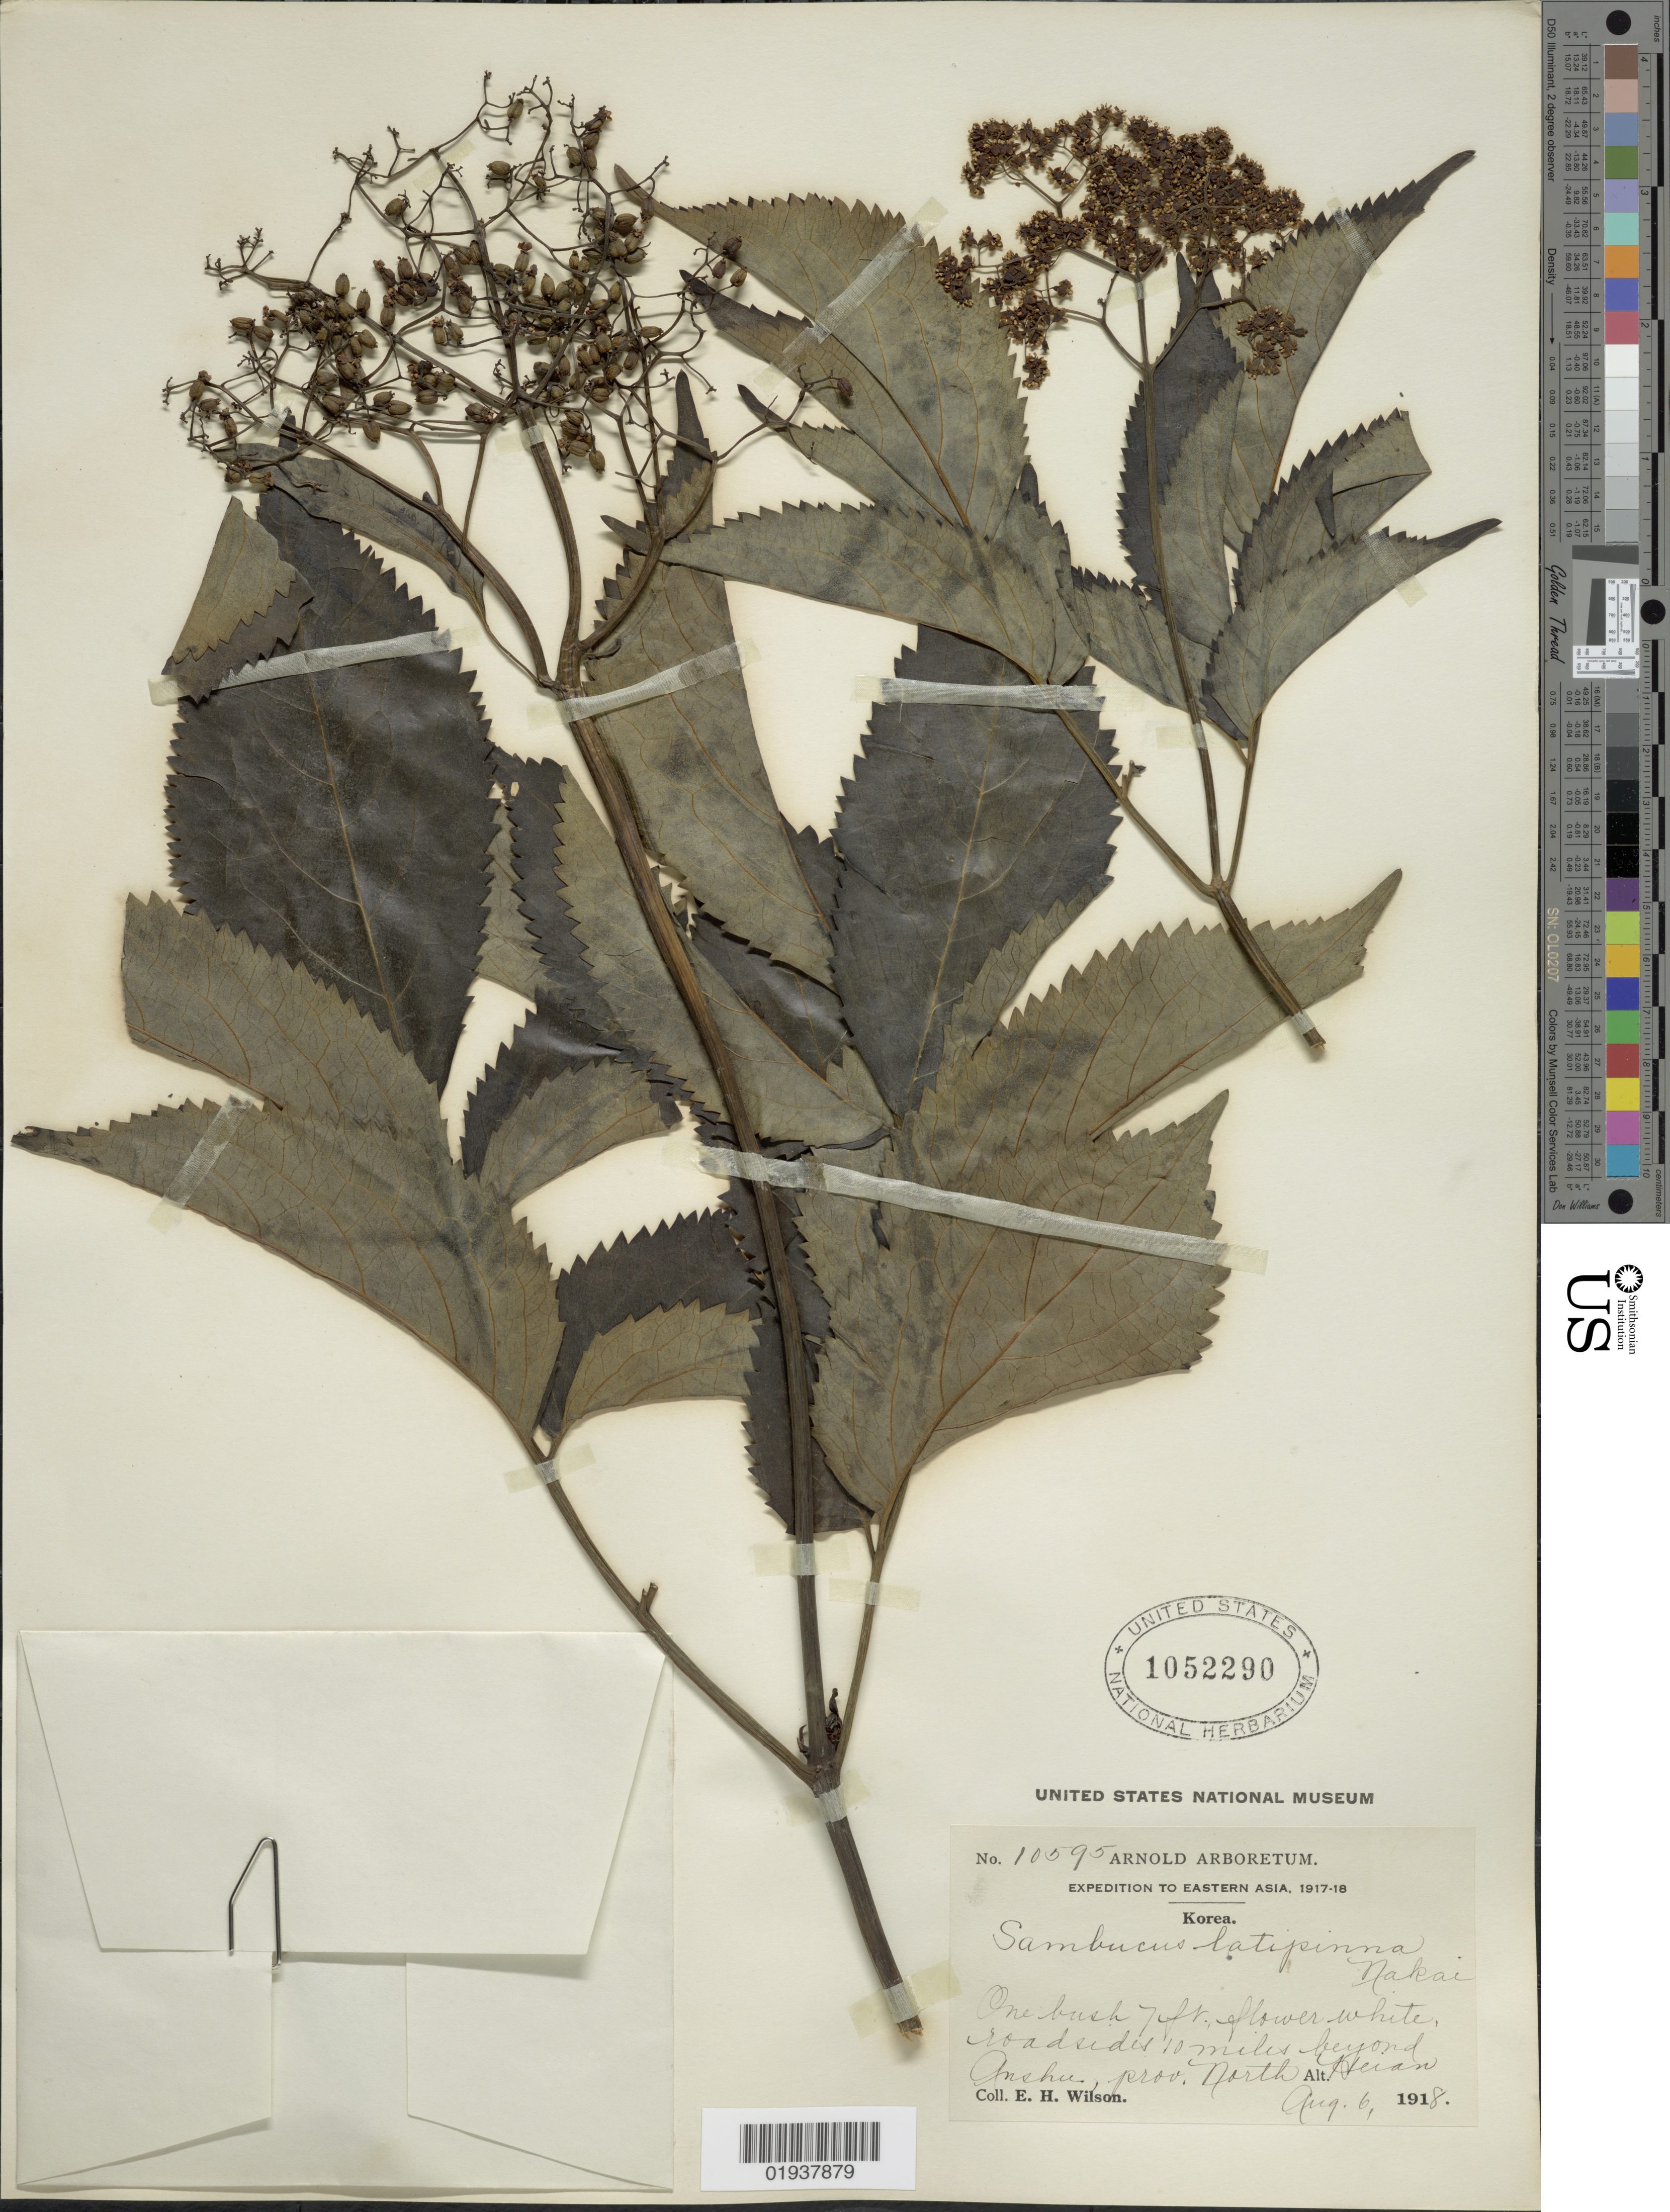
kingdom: Plantae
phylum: Tracheophyta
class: Magnoliopsida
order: Dipsacales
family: Viburnaceae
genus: Sambucus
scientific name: Sambucus racemosa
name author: L.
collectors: E. Wilson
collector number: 10595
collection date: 1918-08-06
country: North Korea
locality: Eastern Asia. Roadsides 10 miles beyond Anshu, prov. North Heian.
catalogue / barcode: US 1052290